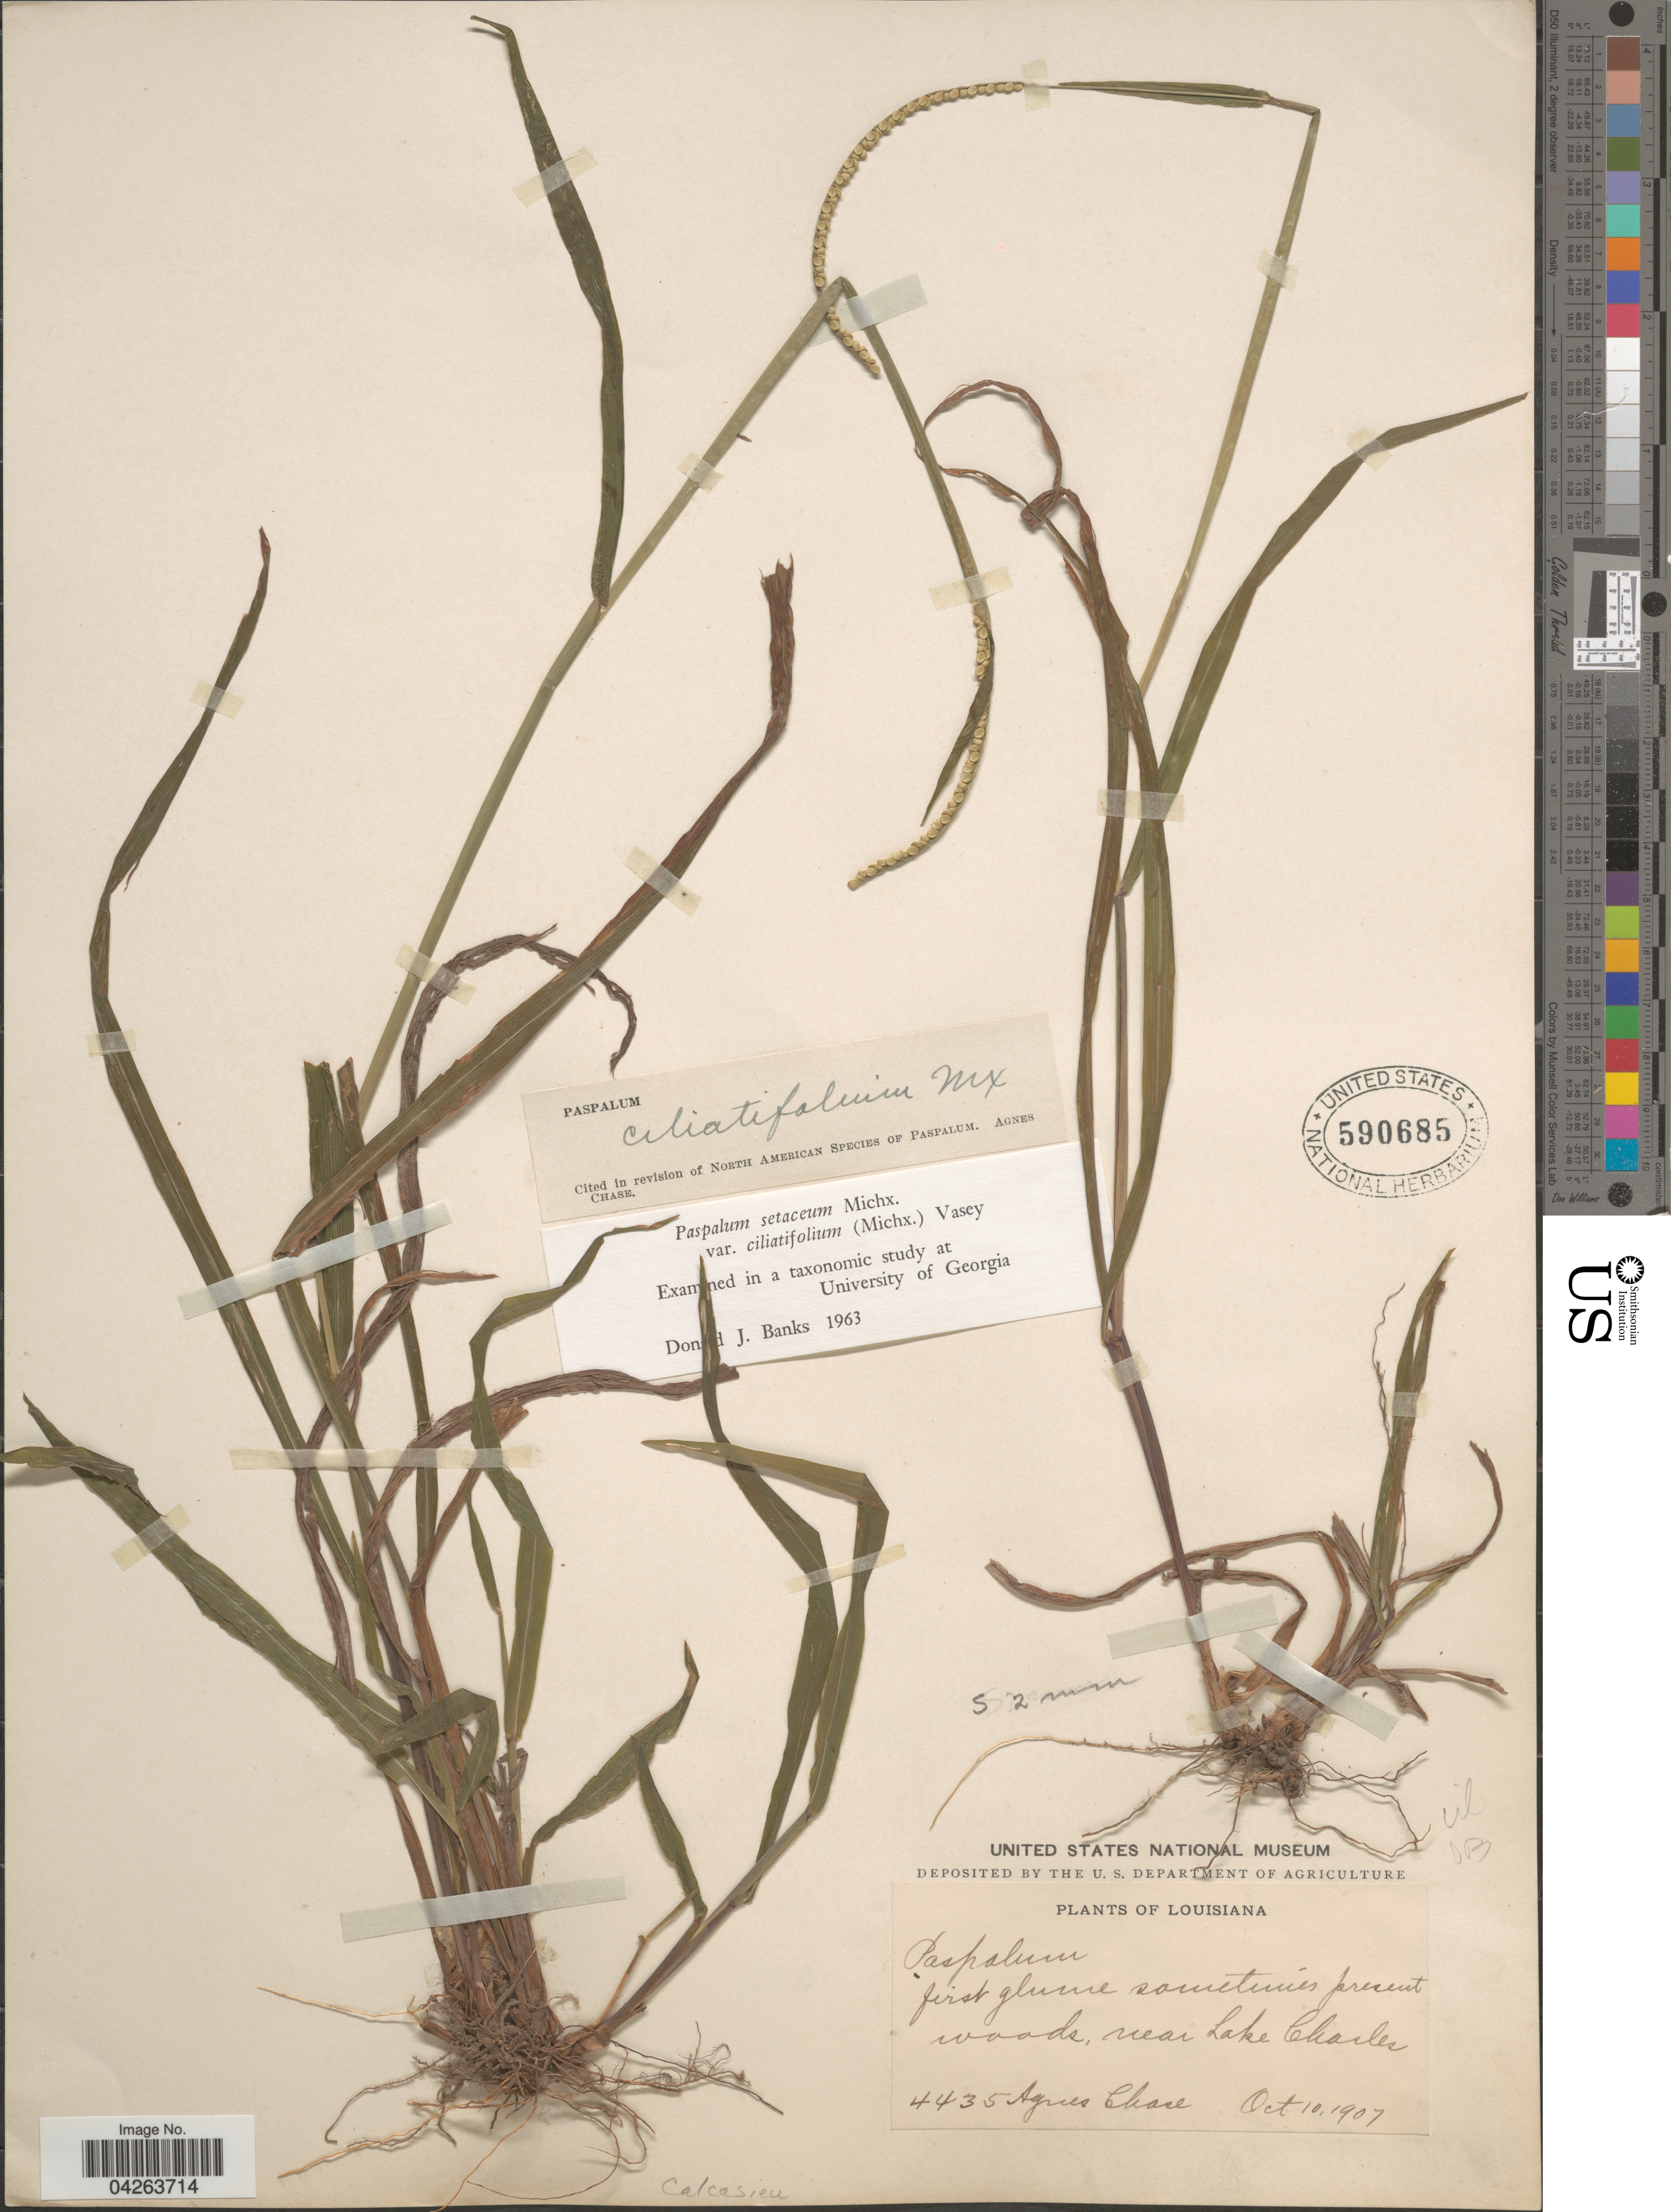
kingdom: Plantae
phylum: Tracheophyta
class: Liliopsida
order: Poales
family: Poaceae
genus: Paspalum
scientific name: Paspalum setaceum var. ciliatifolium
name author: (Michx.) Vasey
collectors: A. Chase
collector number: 4435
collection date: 1907-10-10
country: United States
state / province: Louisiana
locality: Woods, near Lake Charles. Calcasieu.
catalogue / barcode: US 590685